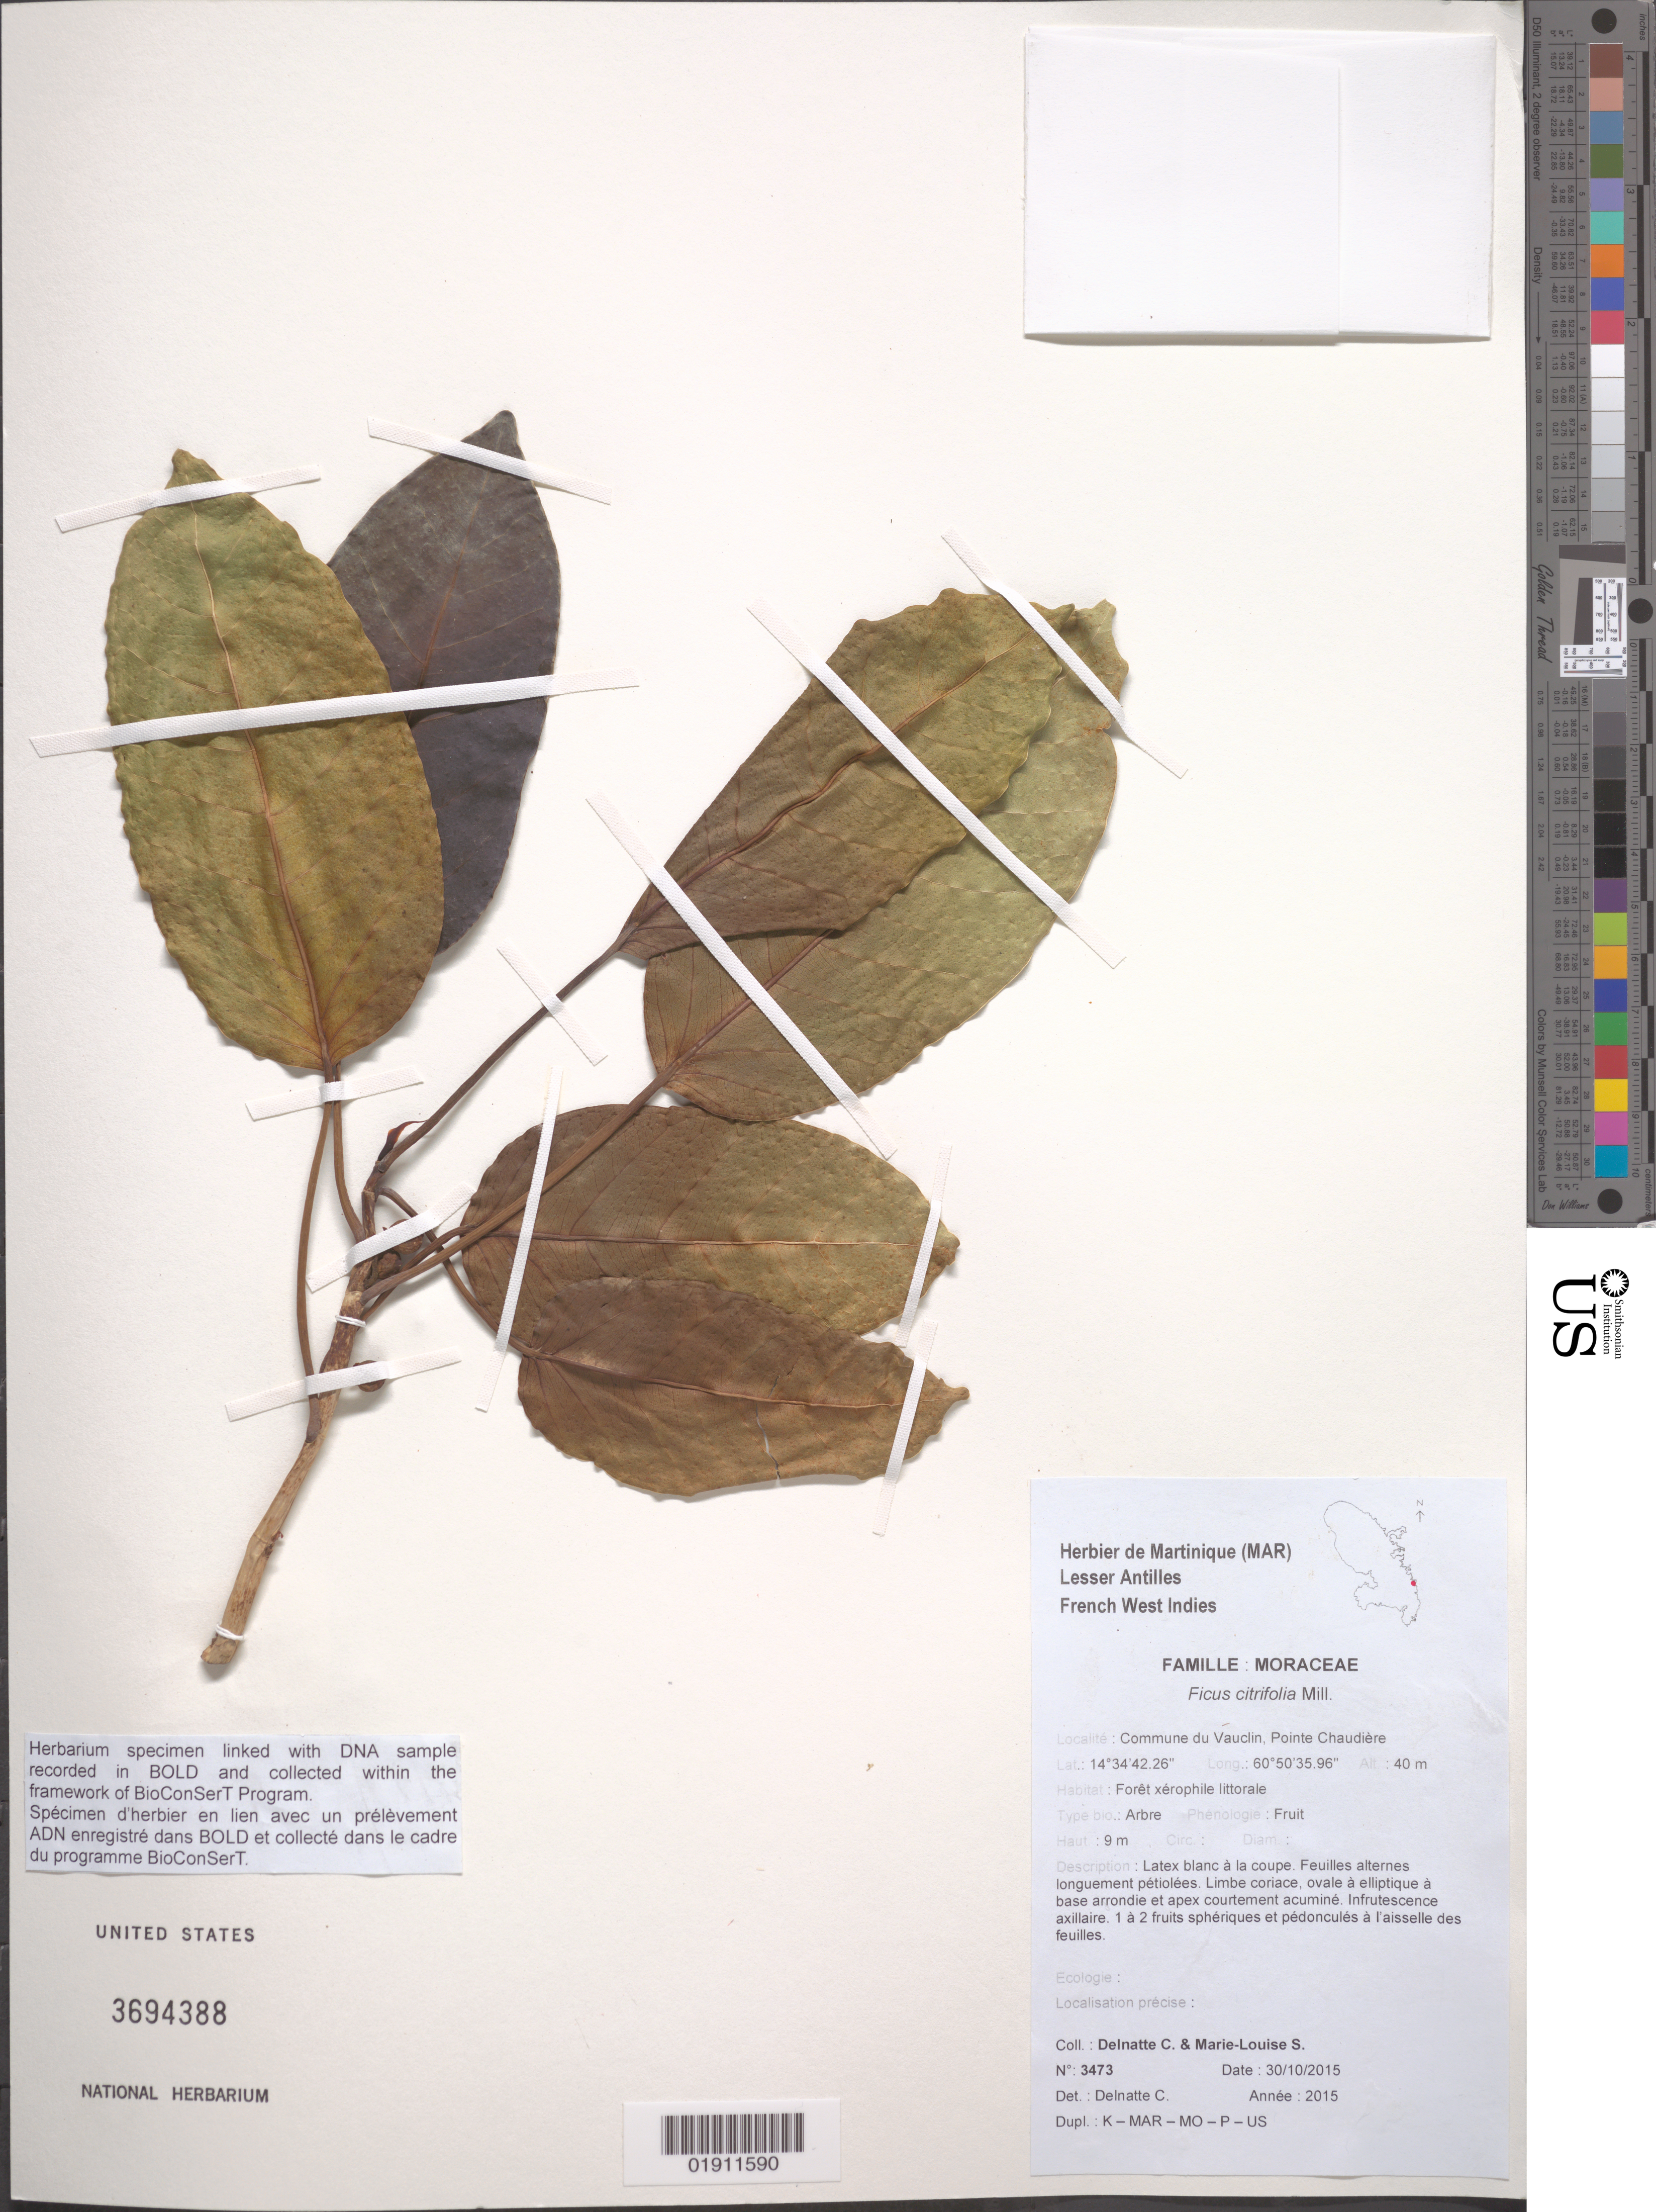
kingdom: Plantae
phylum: Tracheophyta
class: Magnoliopsida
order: Rosales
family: Moraceae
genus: Ficus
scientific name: Ficus citrifolia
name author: Mill.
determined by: Delnatte, C.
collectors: C. Delnatte & S. Marie-Louise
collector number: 3473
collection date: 2015-10-30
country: Martinique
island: Martinique I.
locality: Commune du Vauclin, Pointe Chaudière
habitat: Forêt xérophile littorale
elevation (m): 40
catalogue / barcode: US 3694388